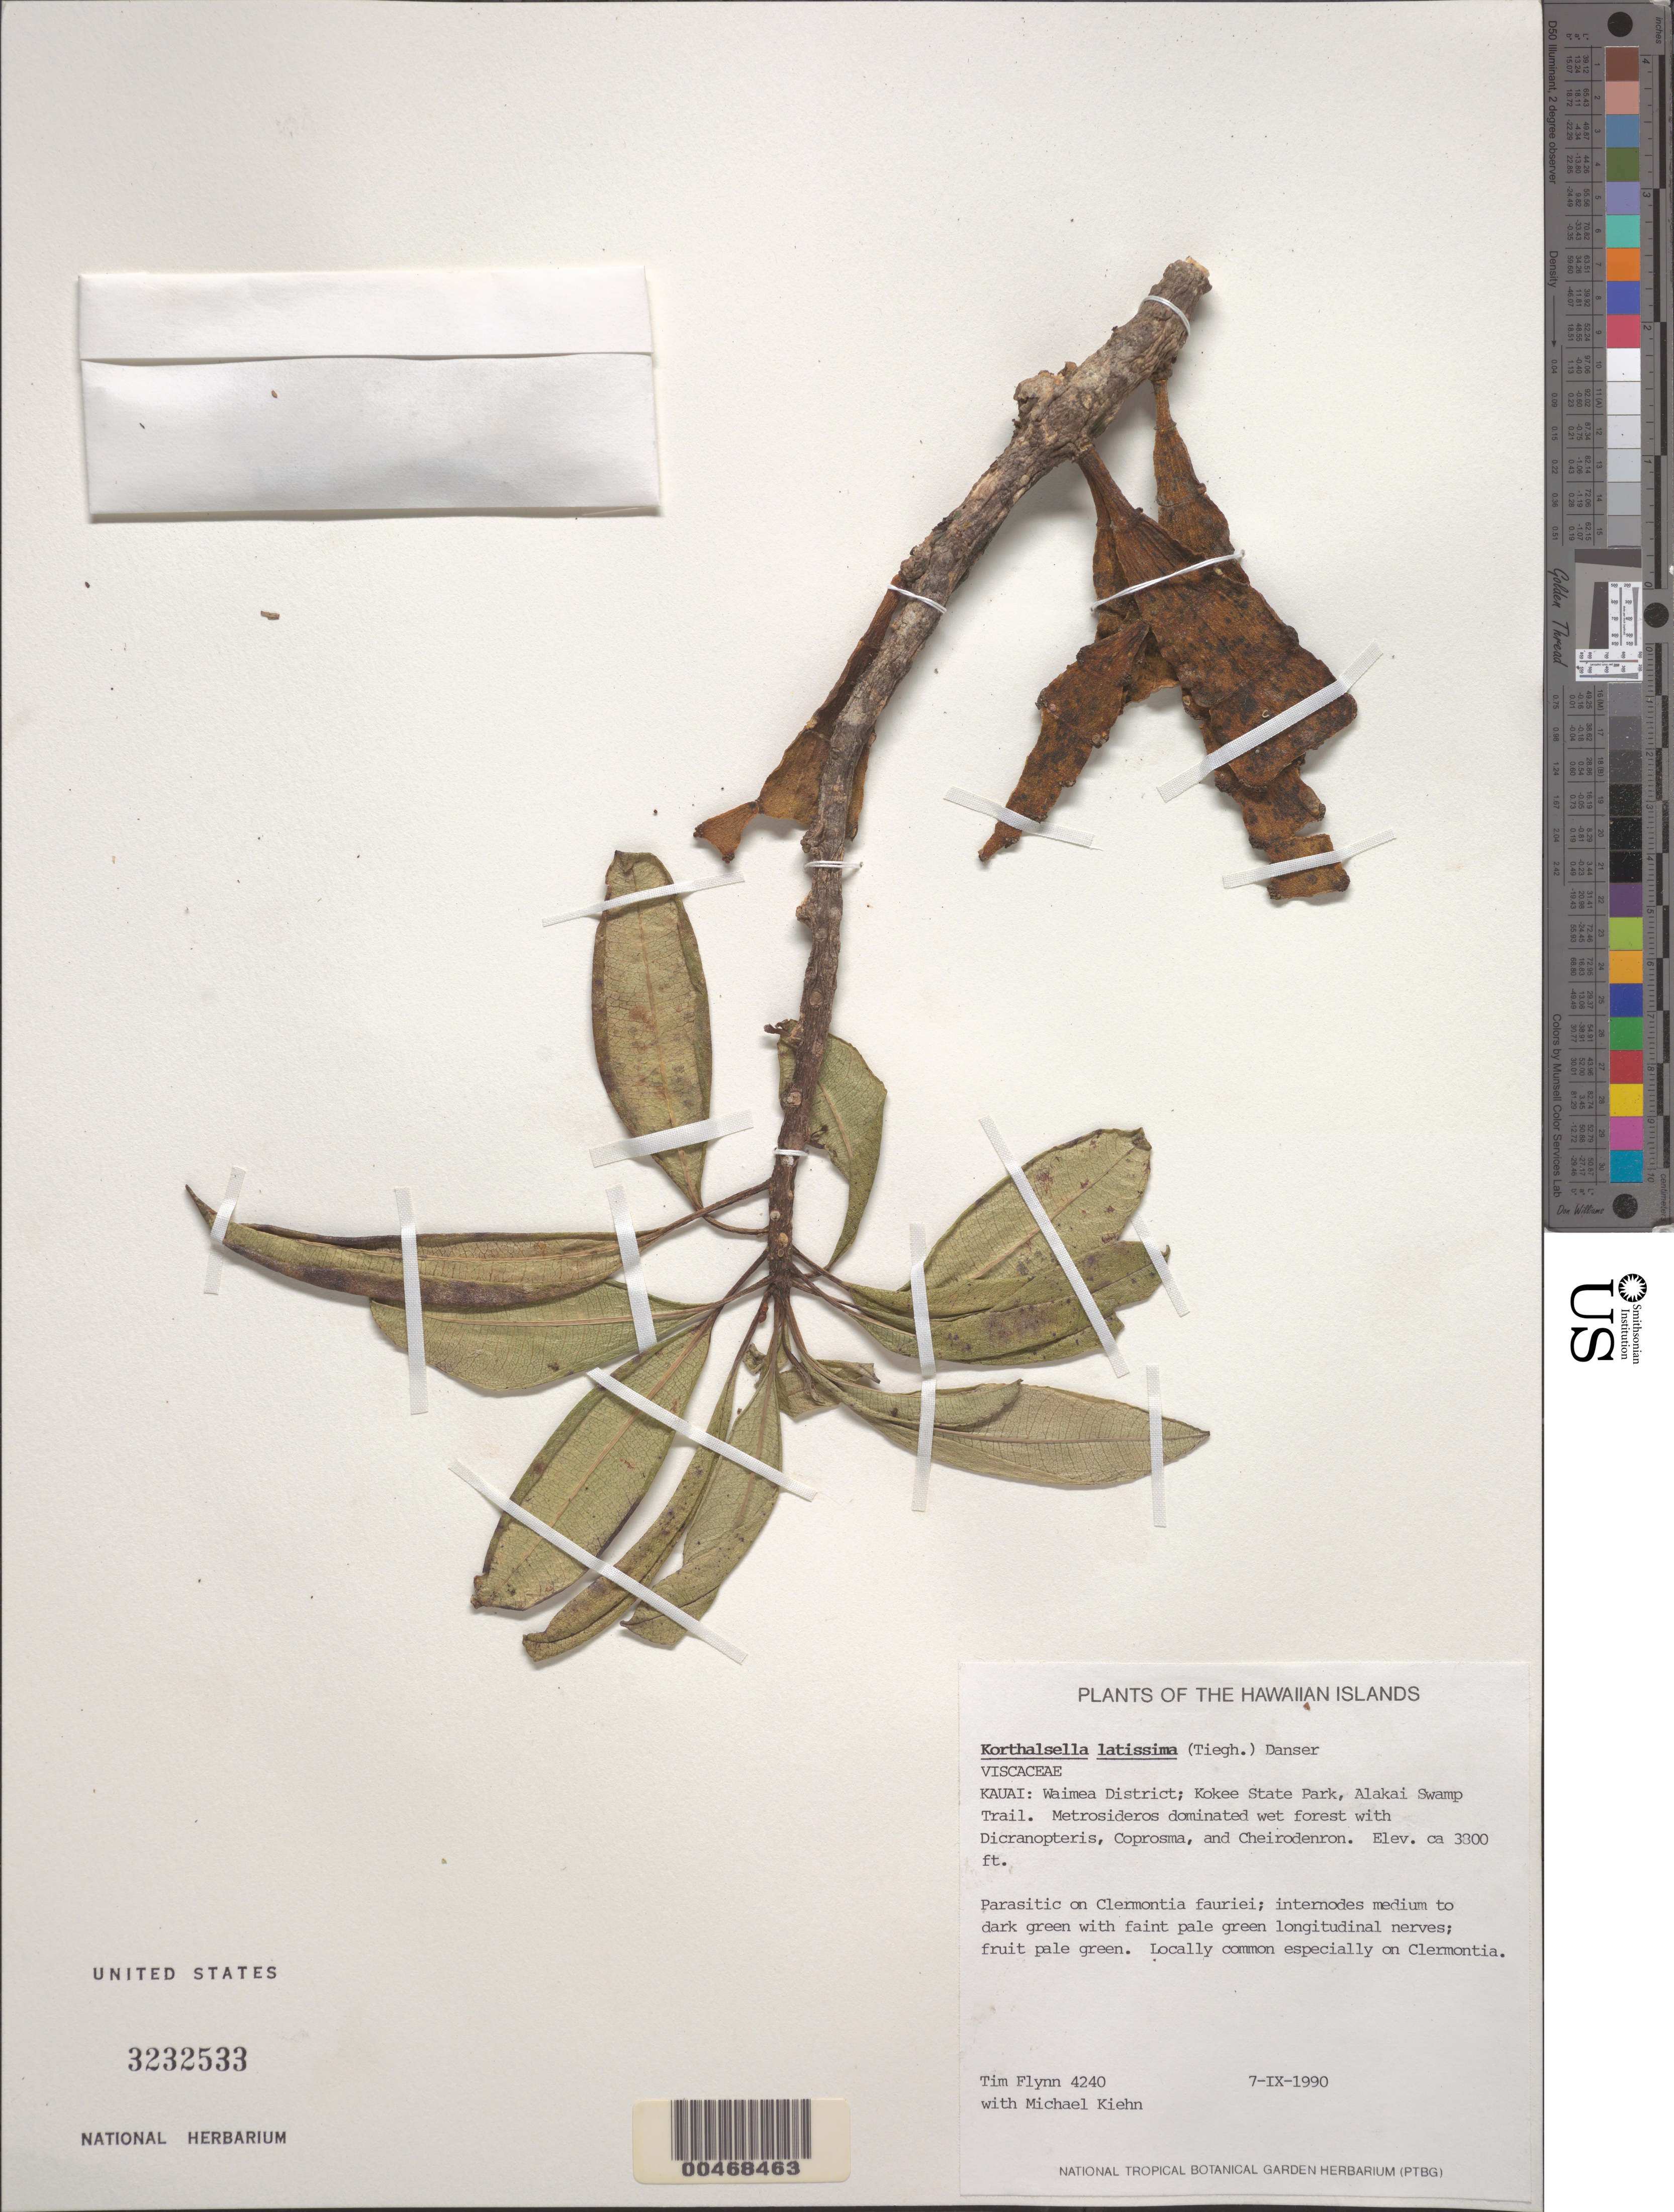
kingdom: Plantae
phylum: Tracheophyta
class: Magnoliopsida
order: Santalales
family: Viscaceae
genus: Korthalsella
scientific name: Korthalsella latissima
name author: (Tiegh.) Danser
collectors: T. W. Flynn & M. Kiehn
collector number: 4240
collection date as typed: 7 Sep 1990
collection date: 1990-09-07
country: United States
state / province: Hawaii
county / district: Kauai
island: Kaua'i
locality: Waimea District, Kokee State Park, Alakai Swamp Trail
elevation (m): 1158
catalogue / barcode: US 3232533